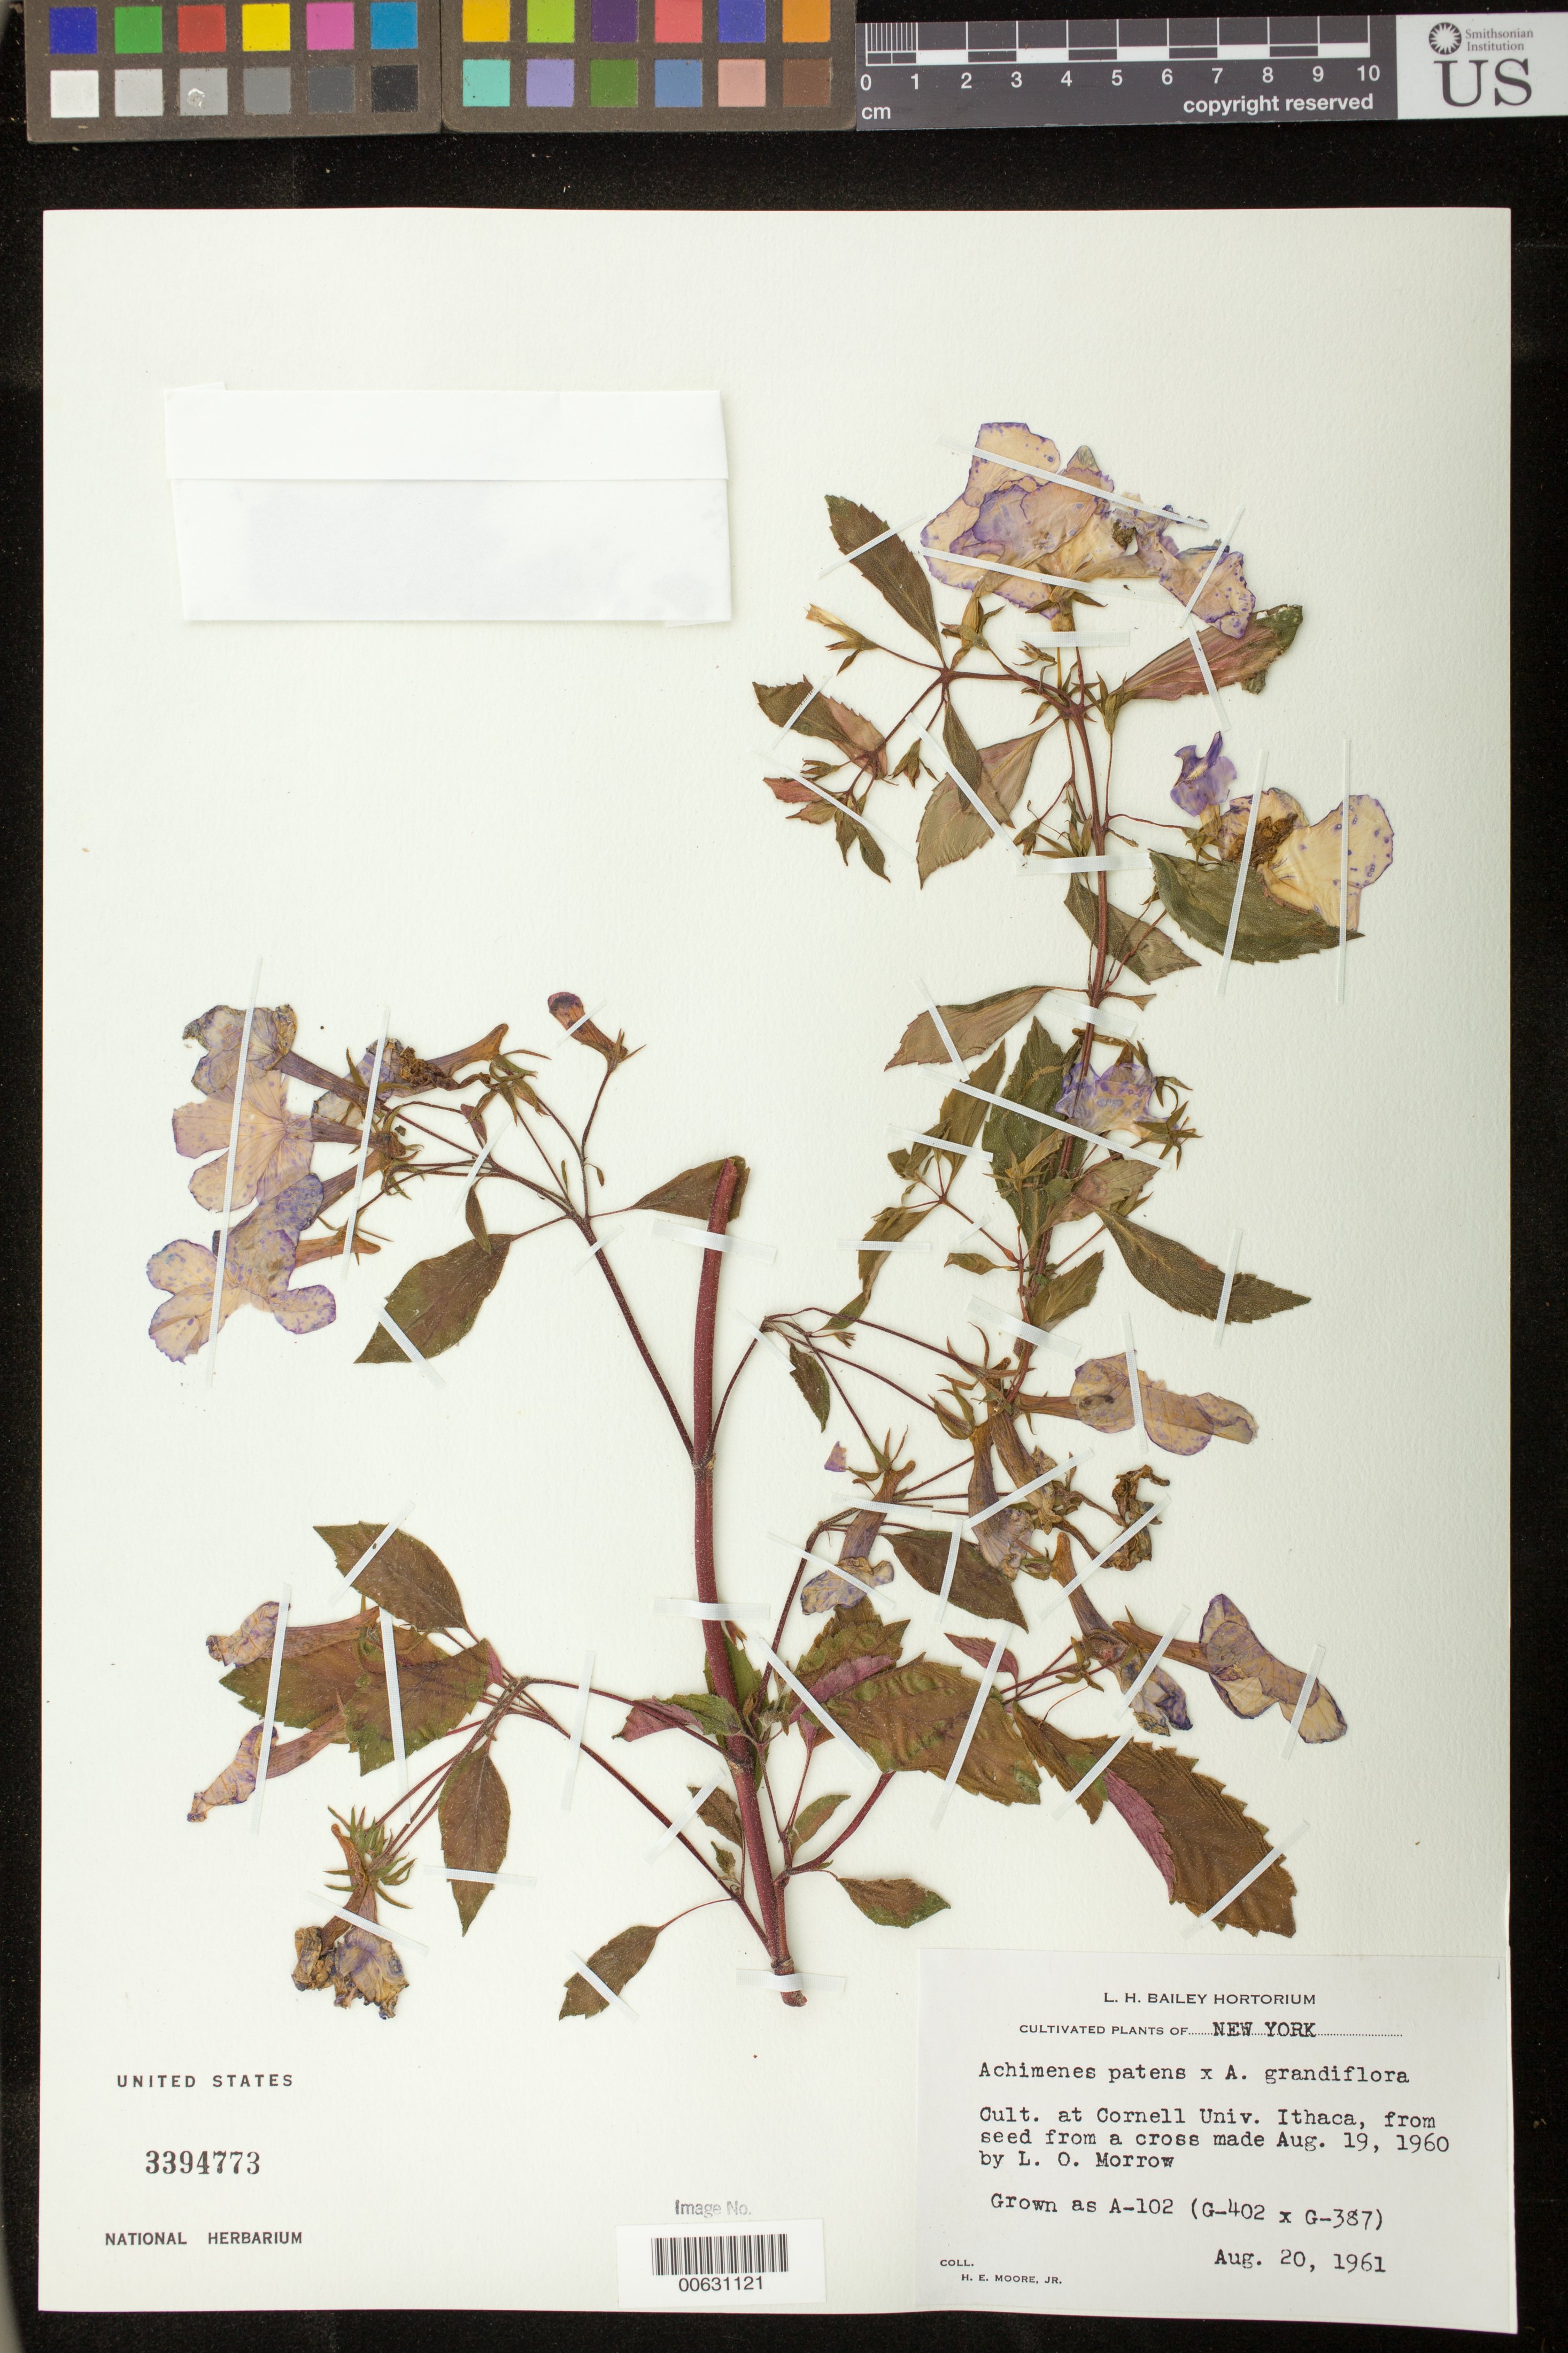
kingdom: Plantae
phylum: Tracheophyta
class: Magnoliopsida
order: Lamiales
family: Gesneriaceae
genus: Achimenes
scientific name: Achimenes hybrid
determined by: Skog, Laurence E.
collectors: H. E. Moore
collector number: s.n. [A-102]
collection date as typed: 20 Aug 1961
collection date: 1961-08-20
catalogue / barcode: US 3394773